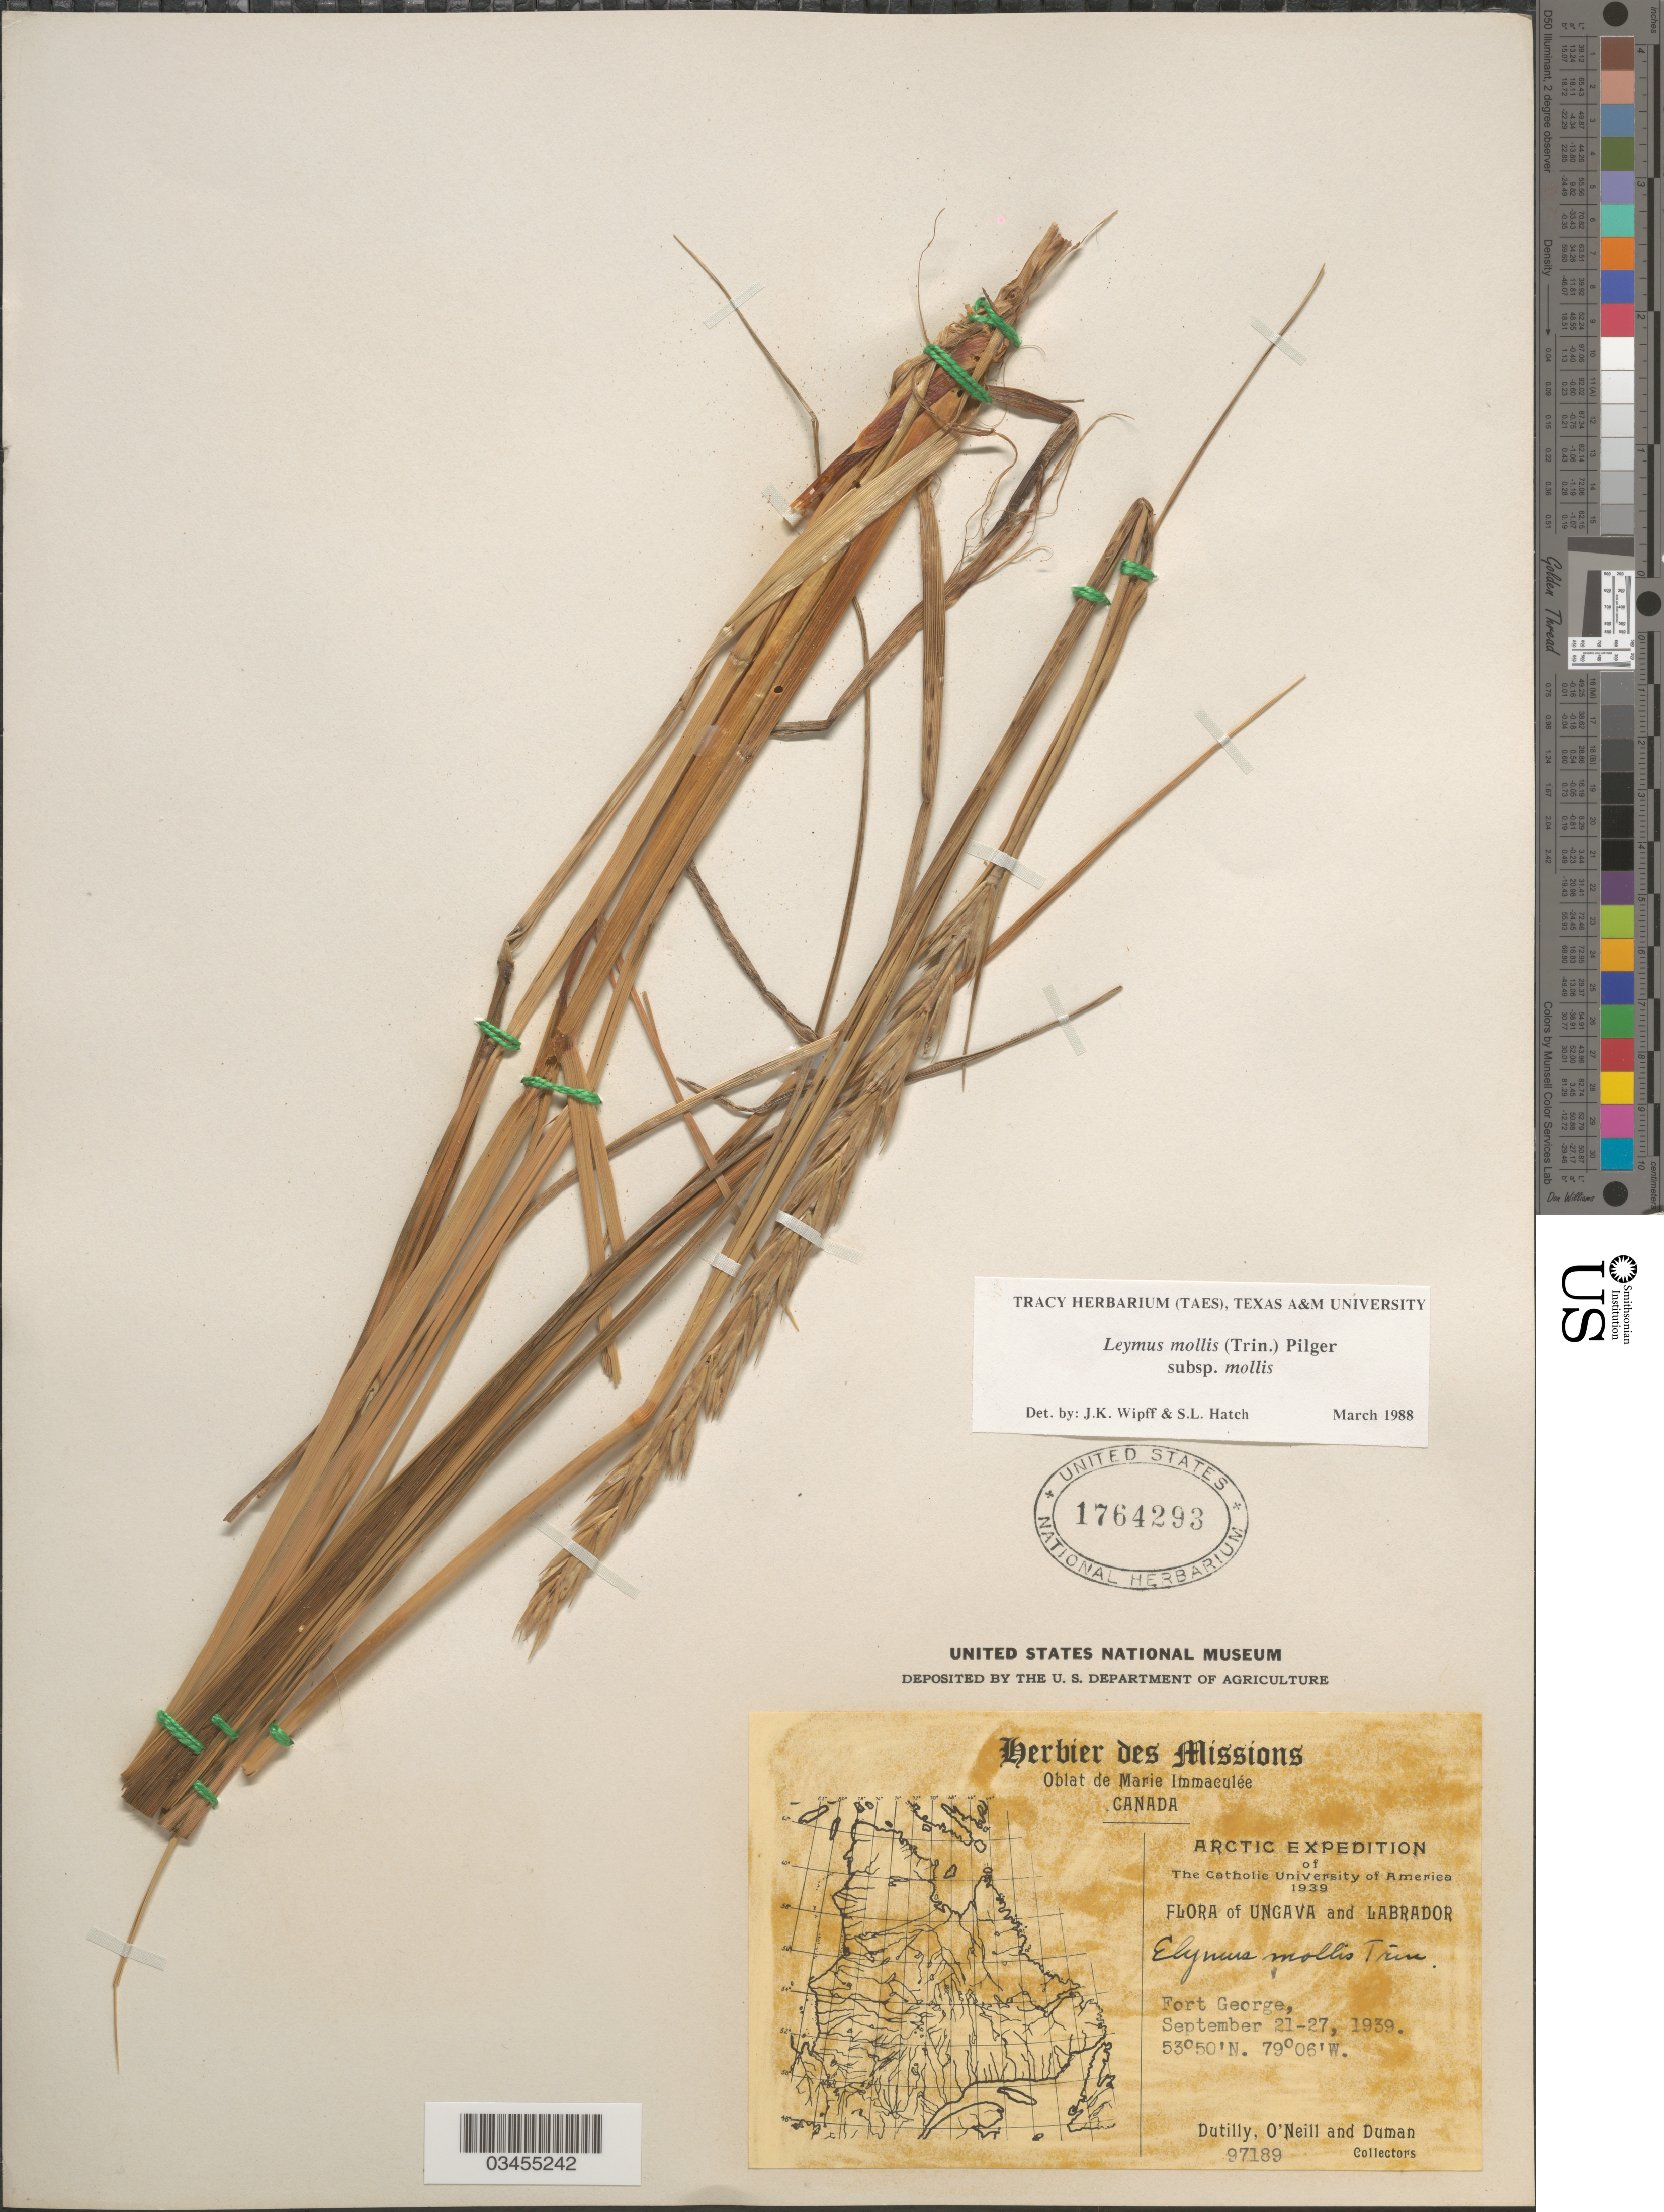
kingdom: Plantae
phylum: Tracheophyta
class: Liliopsida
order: Poales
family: Poaceae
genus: Leymus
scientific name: Leymus mollis subsp. mollis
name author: (Trin.) Pilg.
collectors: -. Dutilly, -. O'Neill & -. Duman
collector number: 97189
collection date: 1939-09-21/1939-09-27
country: Canada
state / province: Newfoundland and Labrador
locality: Arctic Expedition of The Catholic University of America 1939. Ungava and Labrador. Fort George.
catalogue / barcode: US 1764293